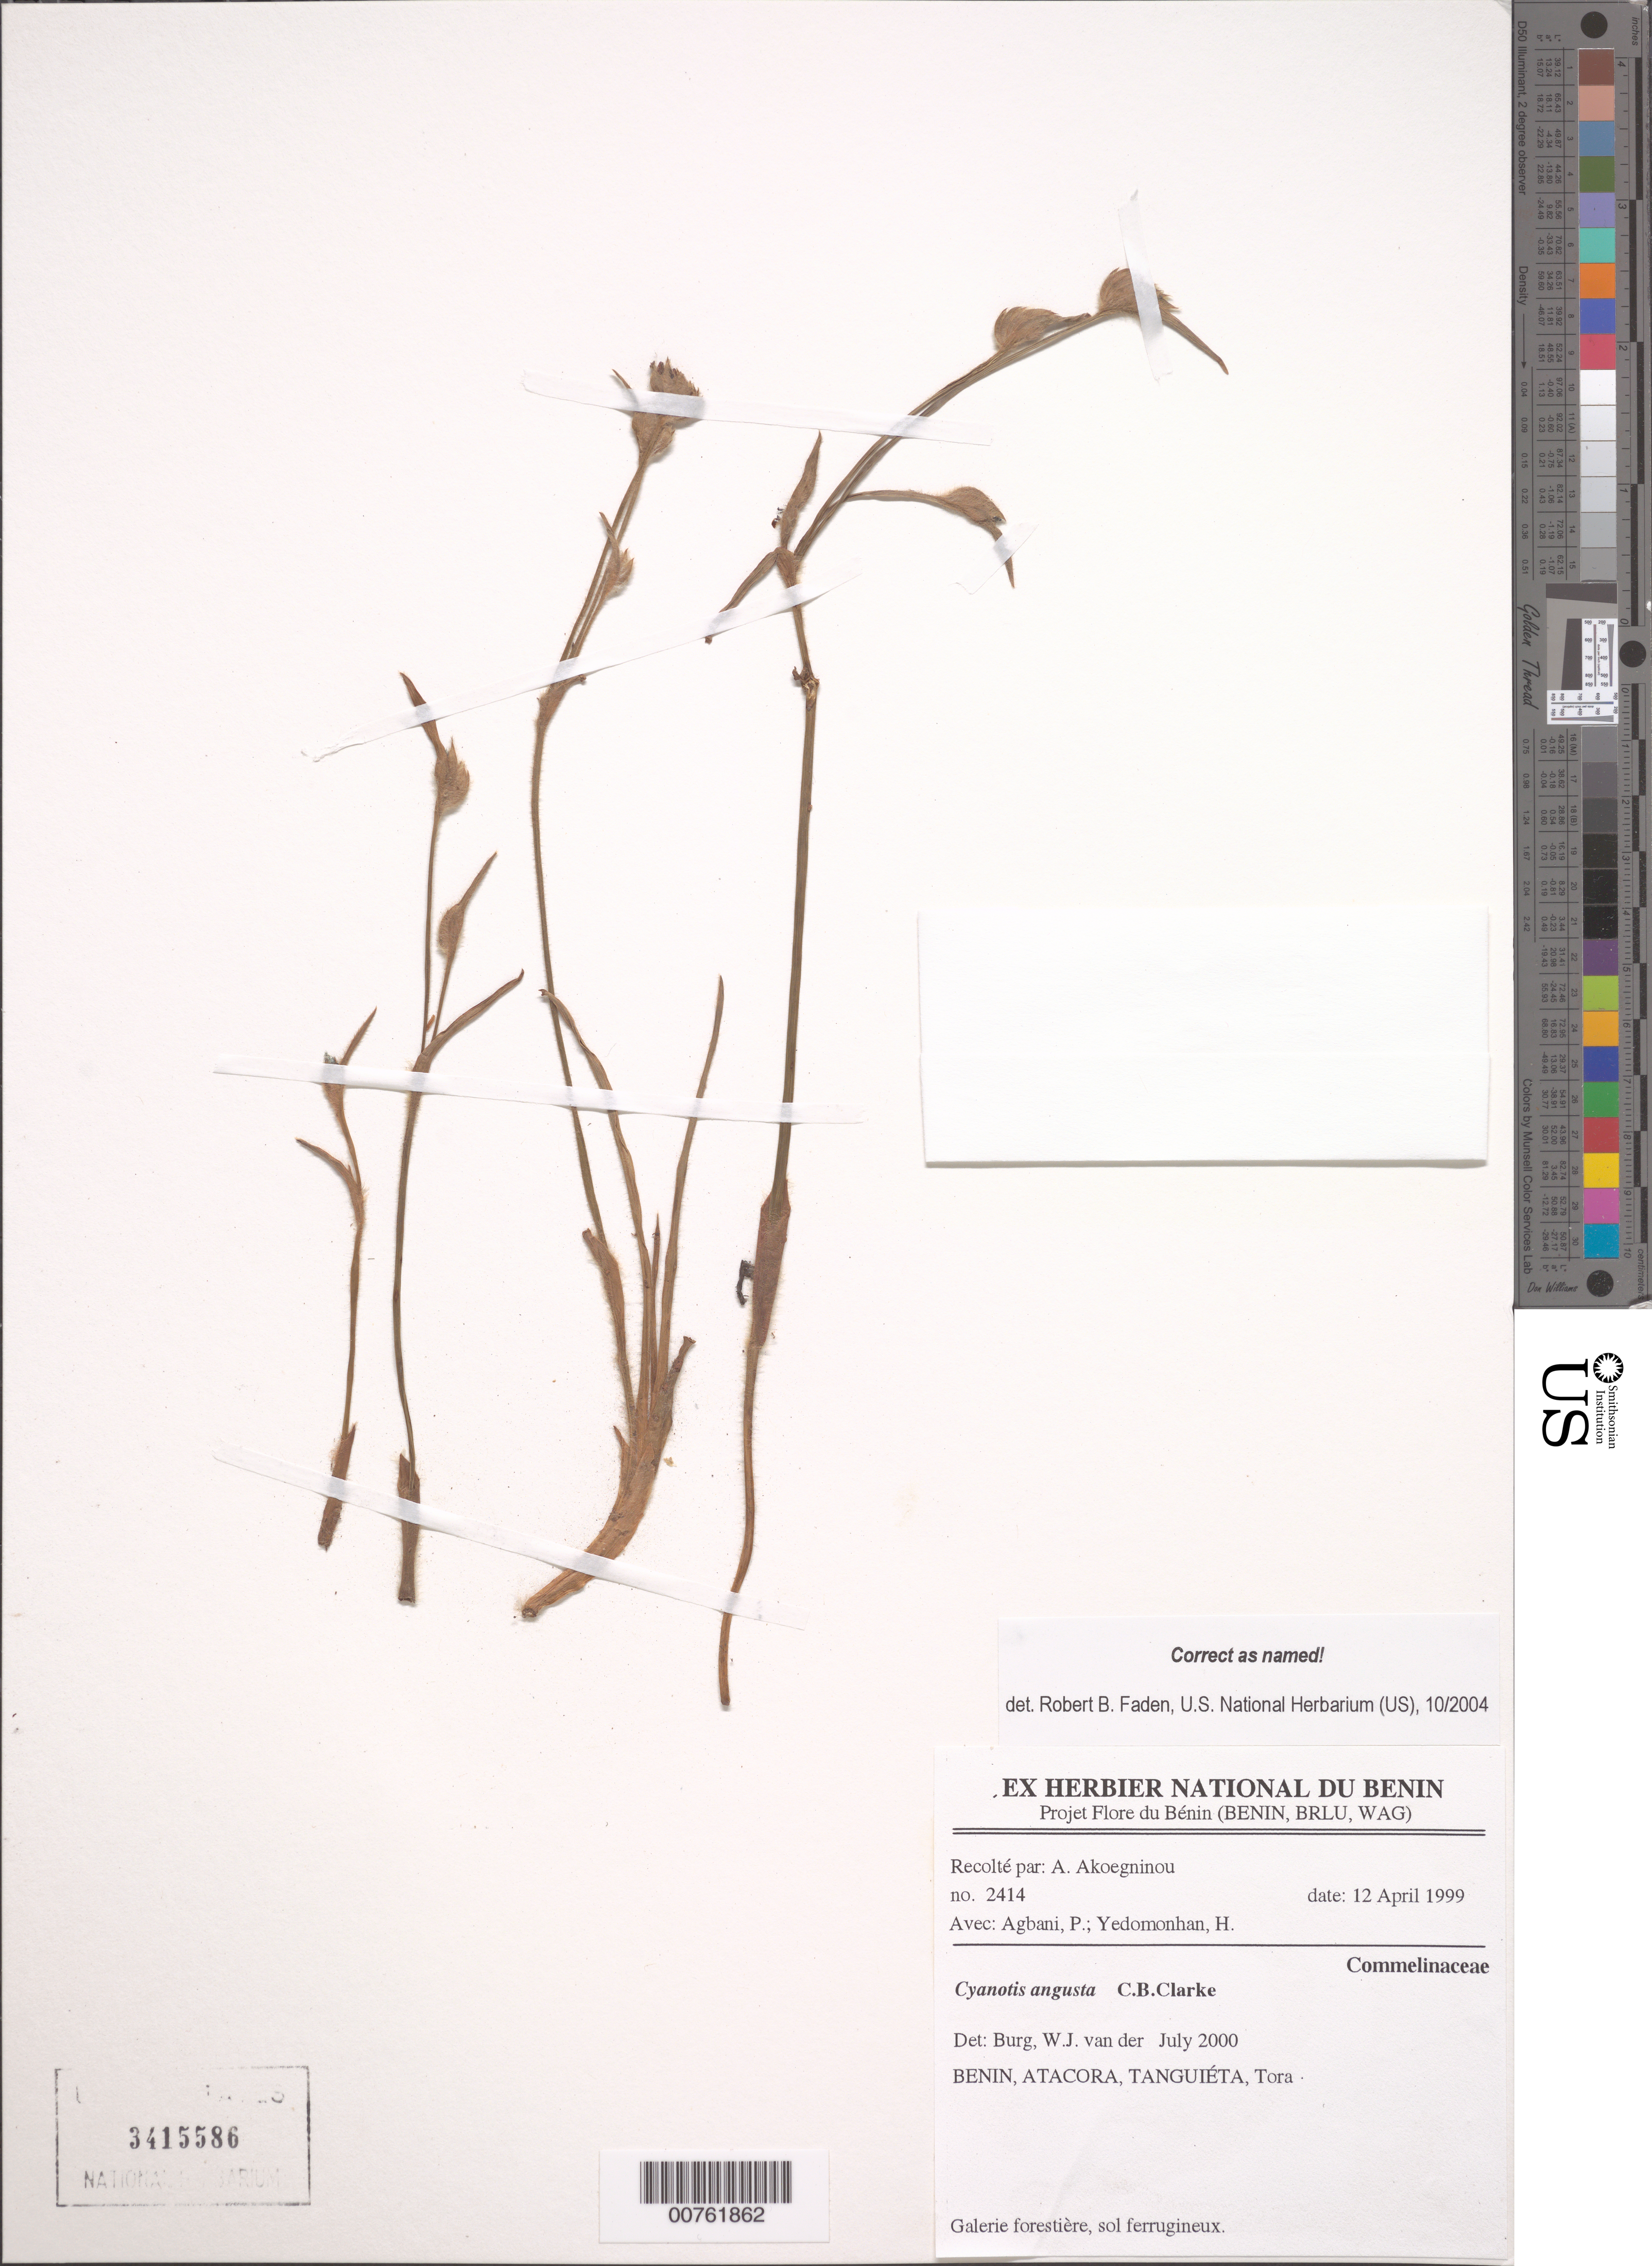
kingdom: Plantae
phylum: Tracheophyta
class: Liliopsida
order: Commelinales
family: Commelinaceae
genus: Cyanotis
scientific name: Cyanotis angusta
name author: C.B. Clarke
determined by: Faden, Robert B., (US), Smithsonian Institution - National Museum of Natural History (UNITED STATES)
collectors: A. Akoegninou, P. Agbani & H. Yedomonhan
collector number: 2414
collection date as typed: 12 Apr 1999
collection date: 1999-04-12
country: Benin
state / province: Atakora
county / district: Tanguieta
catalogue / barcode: US 3415586